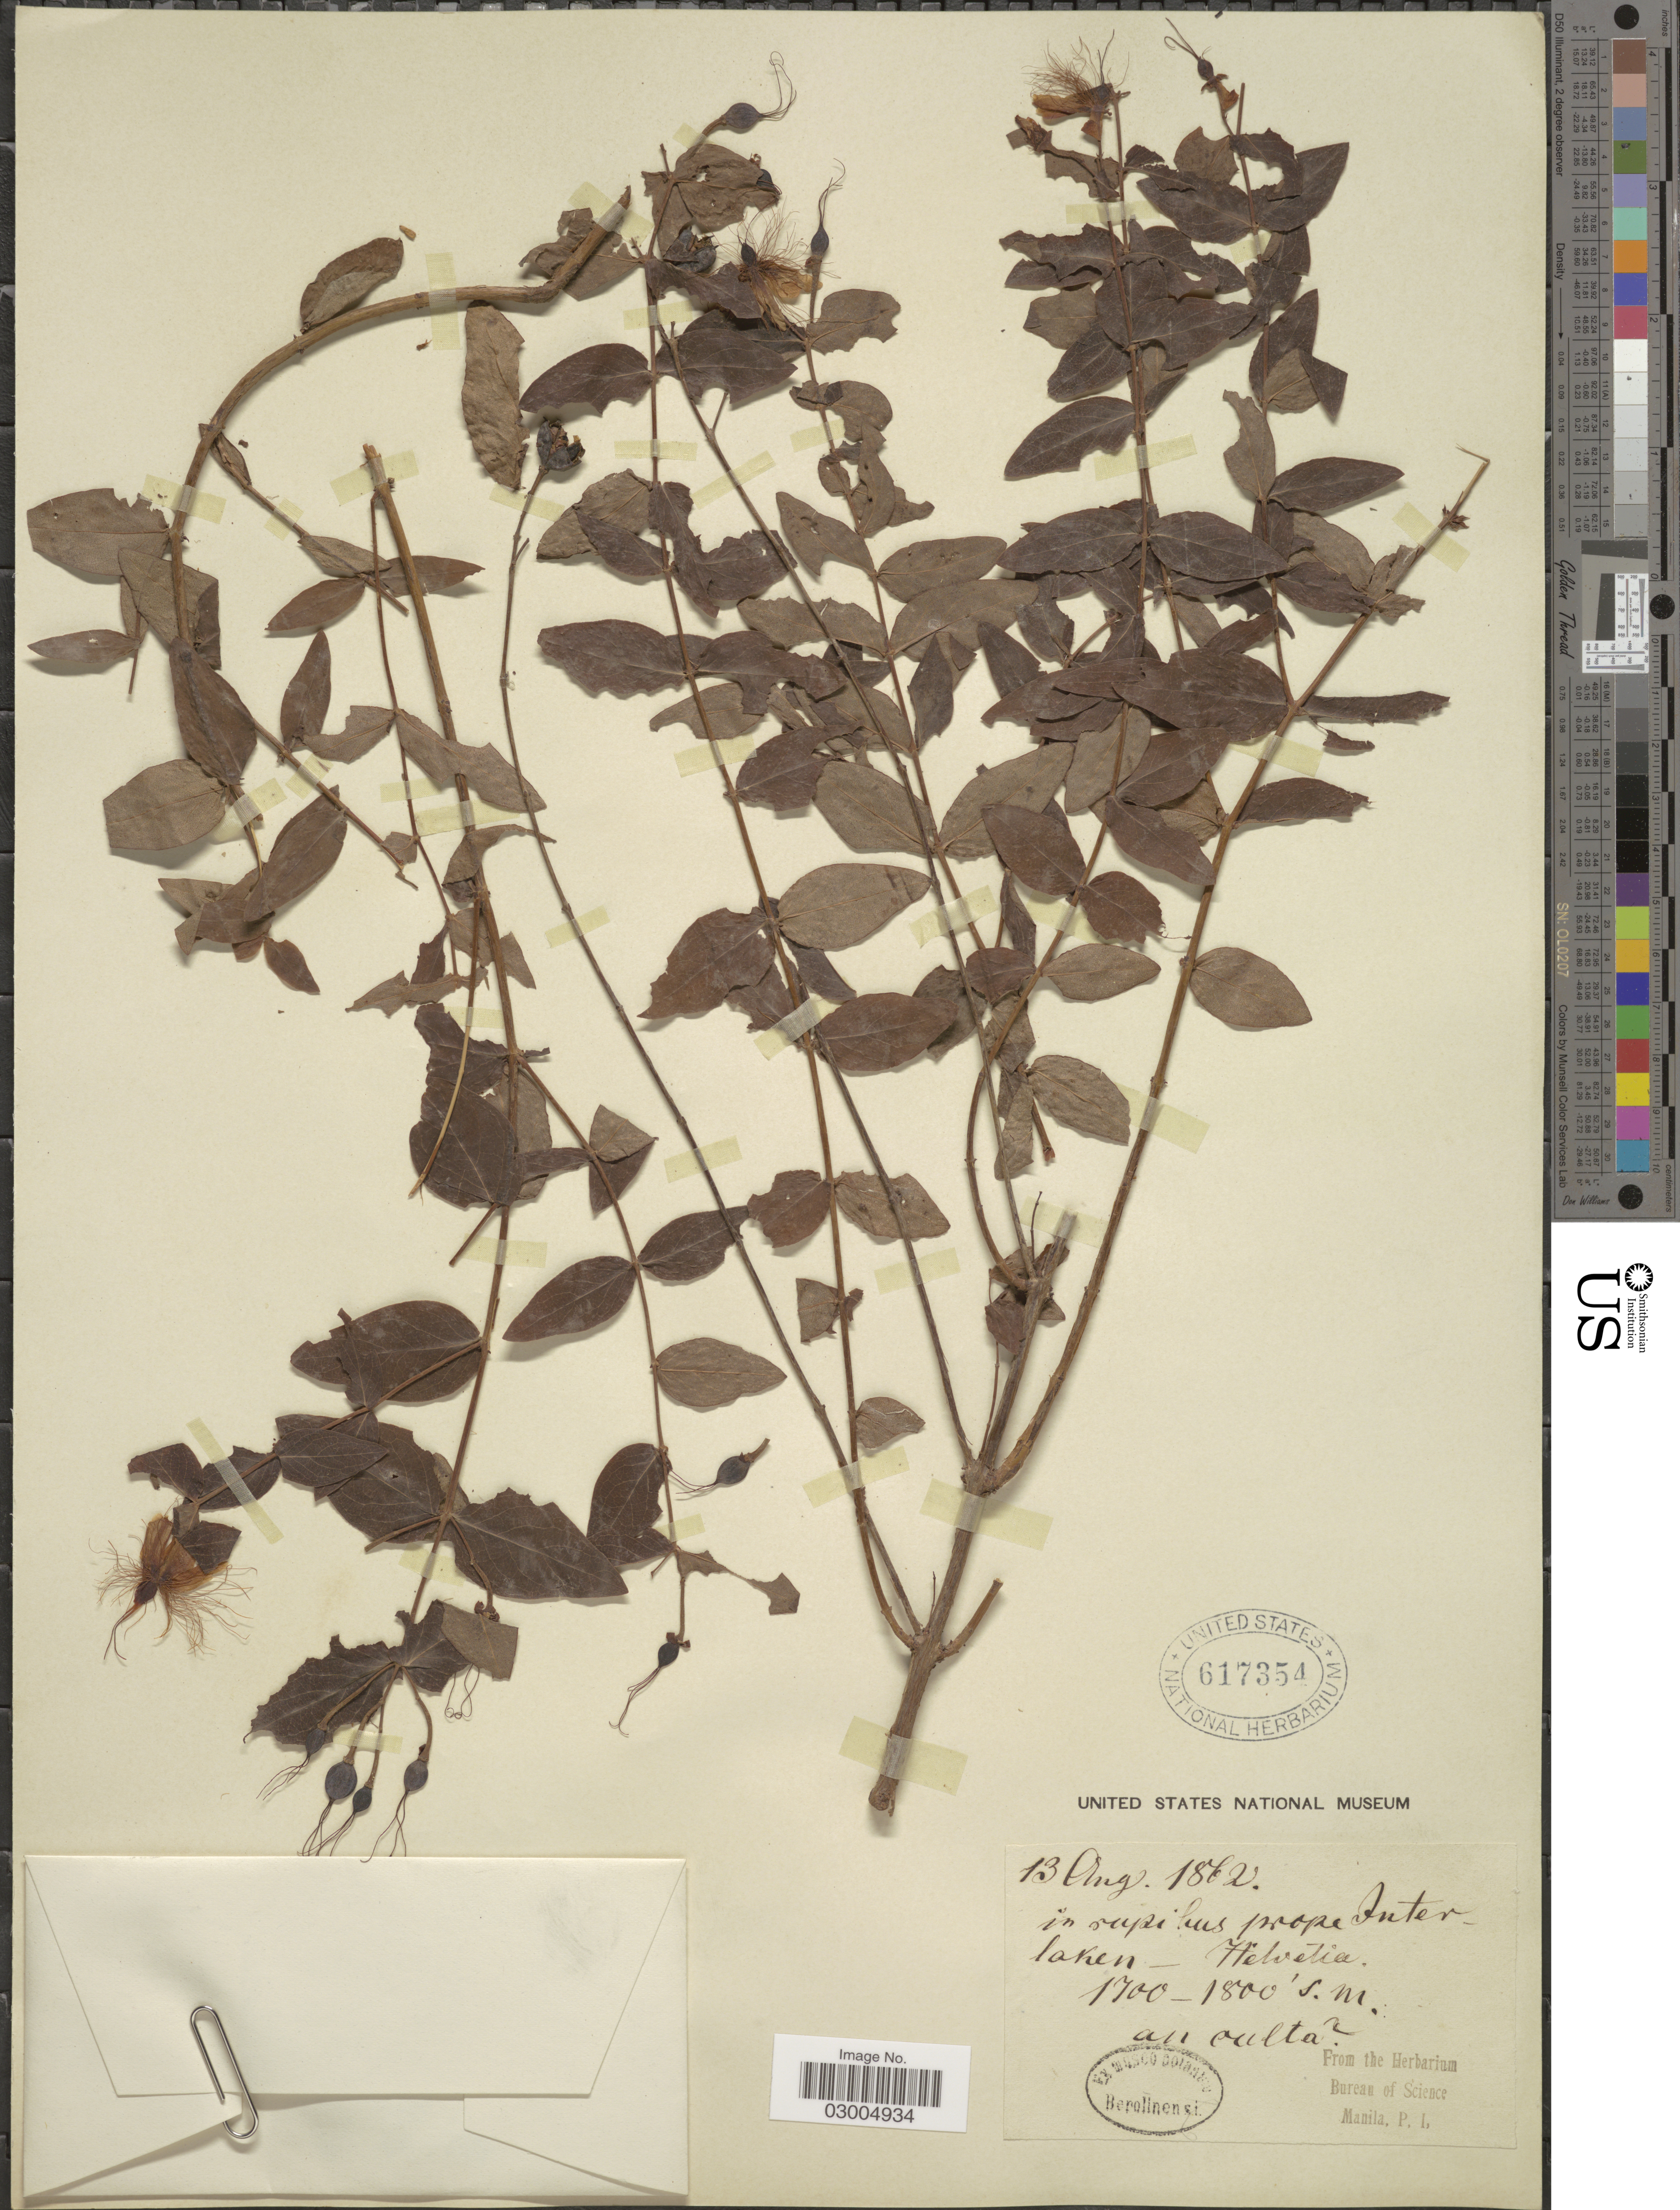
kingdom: Plantae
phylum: Tracheophyta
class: Magnoliopsida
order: Malpighiales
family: Hypericaceae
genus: Hypericum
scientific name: Hypericum sp.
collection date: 1862-08-13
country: Switzerland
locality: In rupibus prope Inter-Laken - Helvetia.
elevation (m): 1700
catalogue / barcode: US 617354